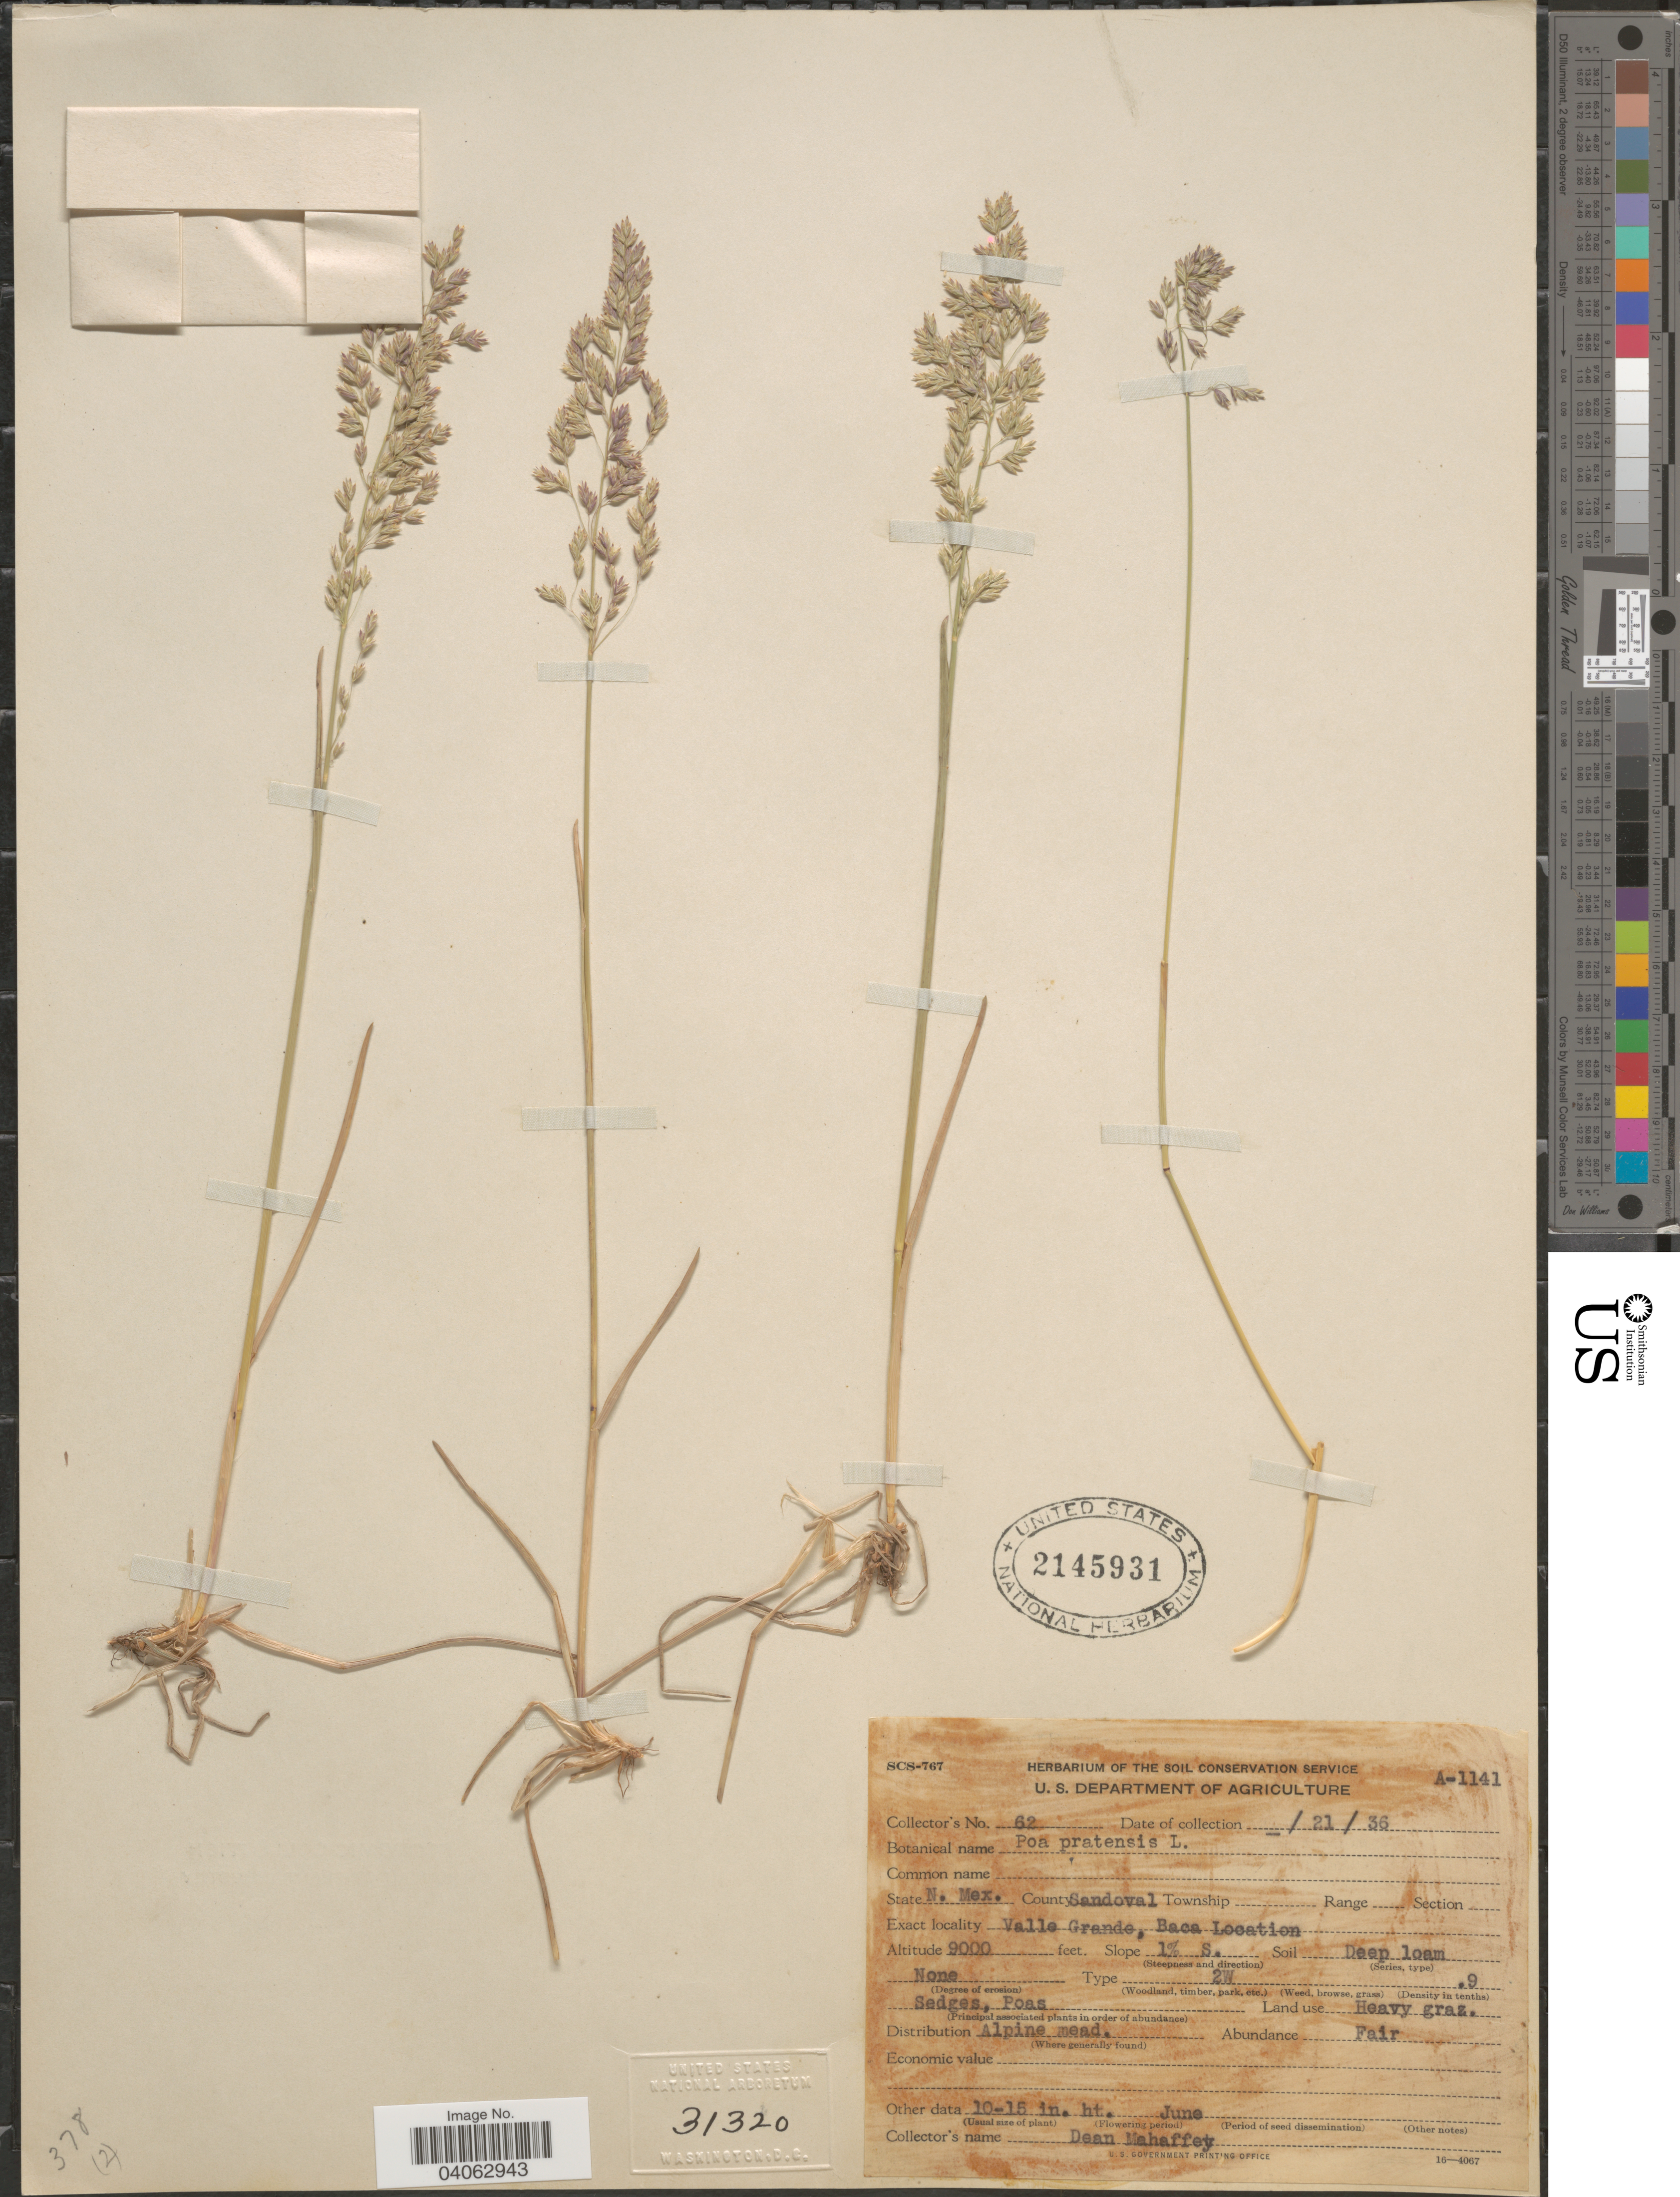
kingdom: Plantae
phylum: Tracheophyta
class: Liliopsida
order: Poales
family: Poaceae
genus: Poa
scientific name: Poa pratensis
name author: L.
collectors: D. Mahaffey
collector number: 62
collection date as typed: Transcribed d/m/y: 21//36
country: United States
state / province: New Mexico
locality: County Sandoval. Valle Grande, Baca Location. Slope 1% S.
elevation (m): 2743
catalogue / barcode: US 2145931